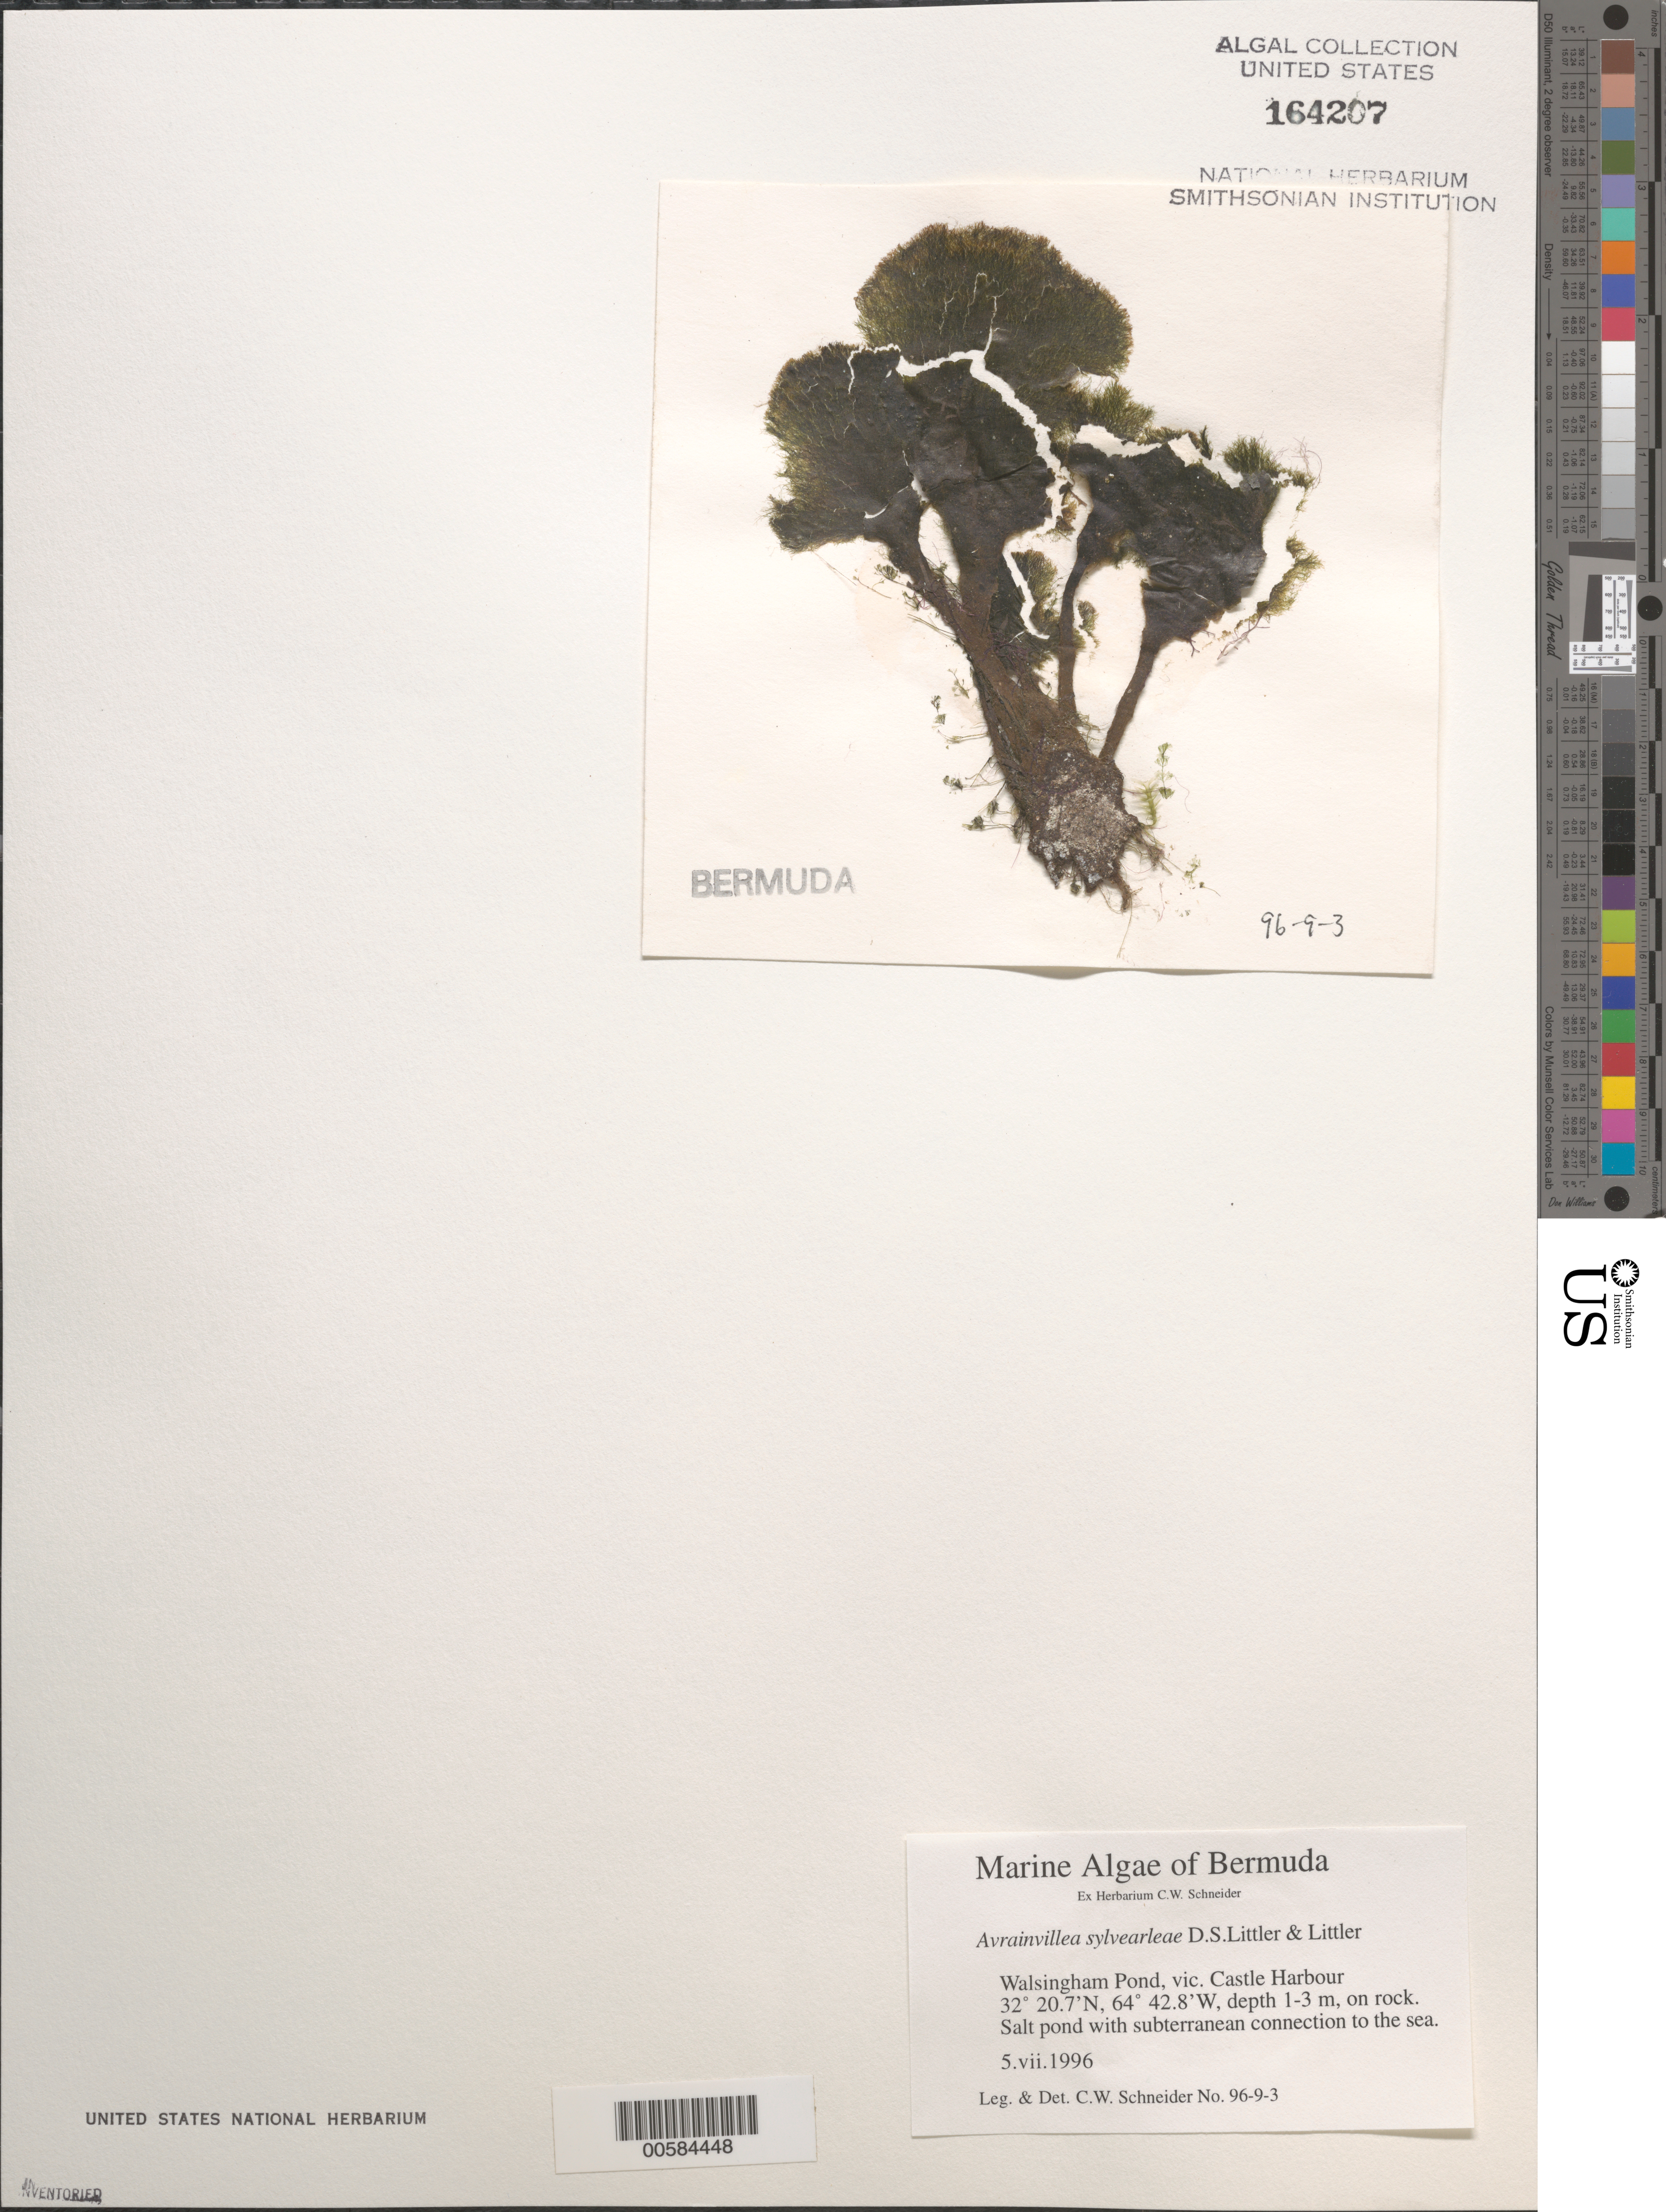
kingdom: Plantae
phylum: Chlorophyta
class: Ulvophyceae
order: Bryopsidales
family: Dichotomosiphonaceae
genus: Avrainvillea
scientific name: Avrainvillea sylvearleae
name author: D.S. Littler & Littler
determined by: Schneider, C. W.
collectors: C. W. Schneider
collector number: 96-9-3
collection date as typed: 05 Jul 1996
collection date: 1996-07-05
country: Bermuda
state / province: Hamilton Parish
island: Bermuda Island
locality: Walsingham Pond, Castle Harbour area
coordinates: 32 20.7'N, 64 42.8'W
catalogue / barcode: US 164207